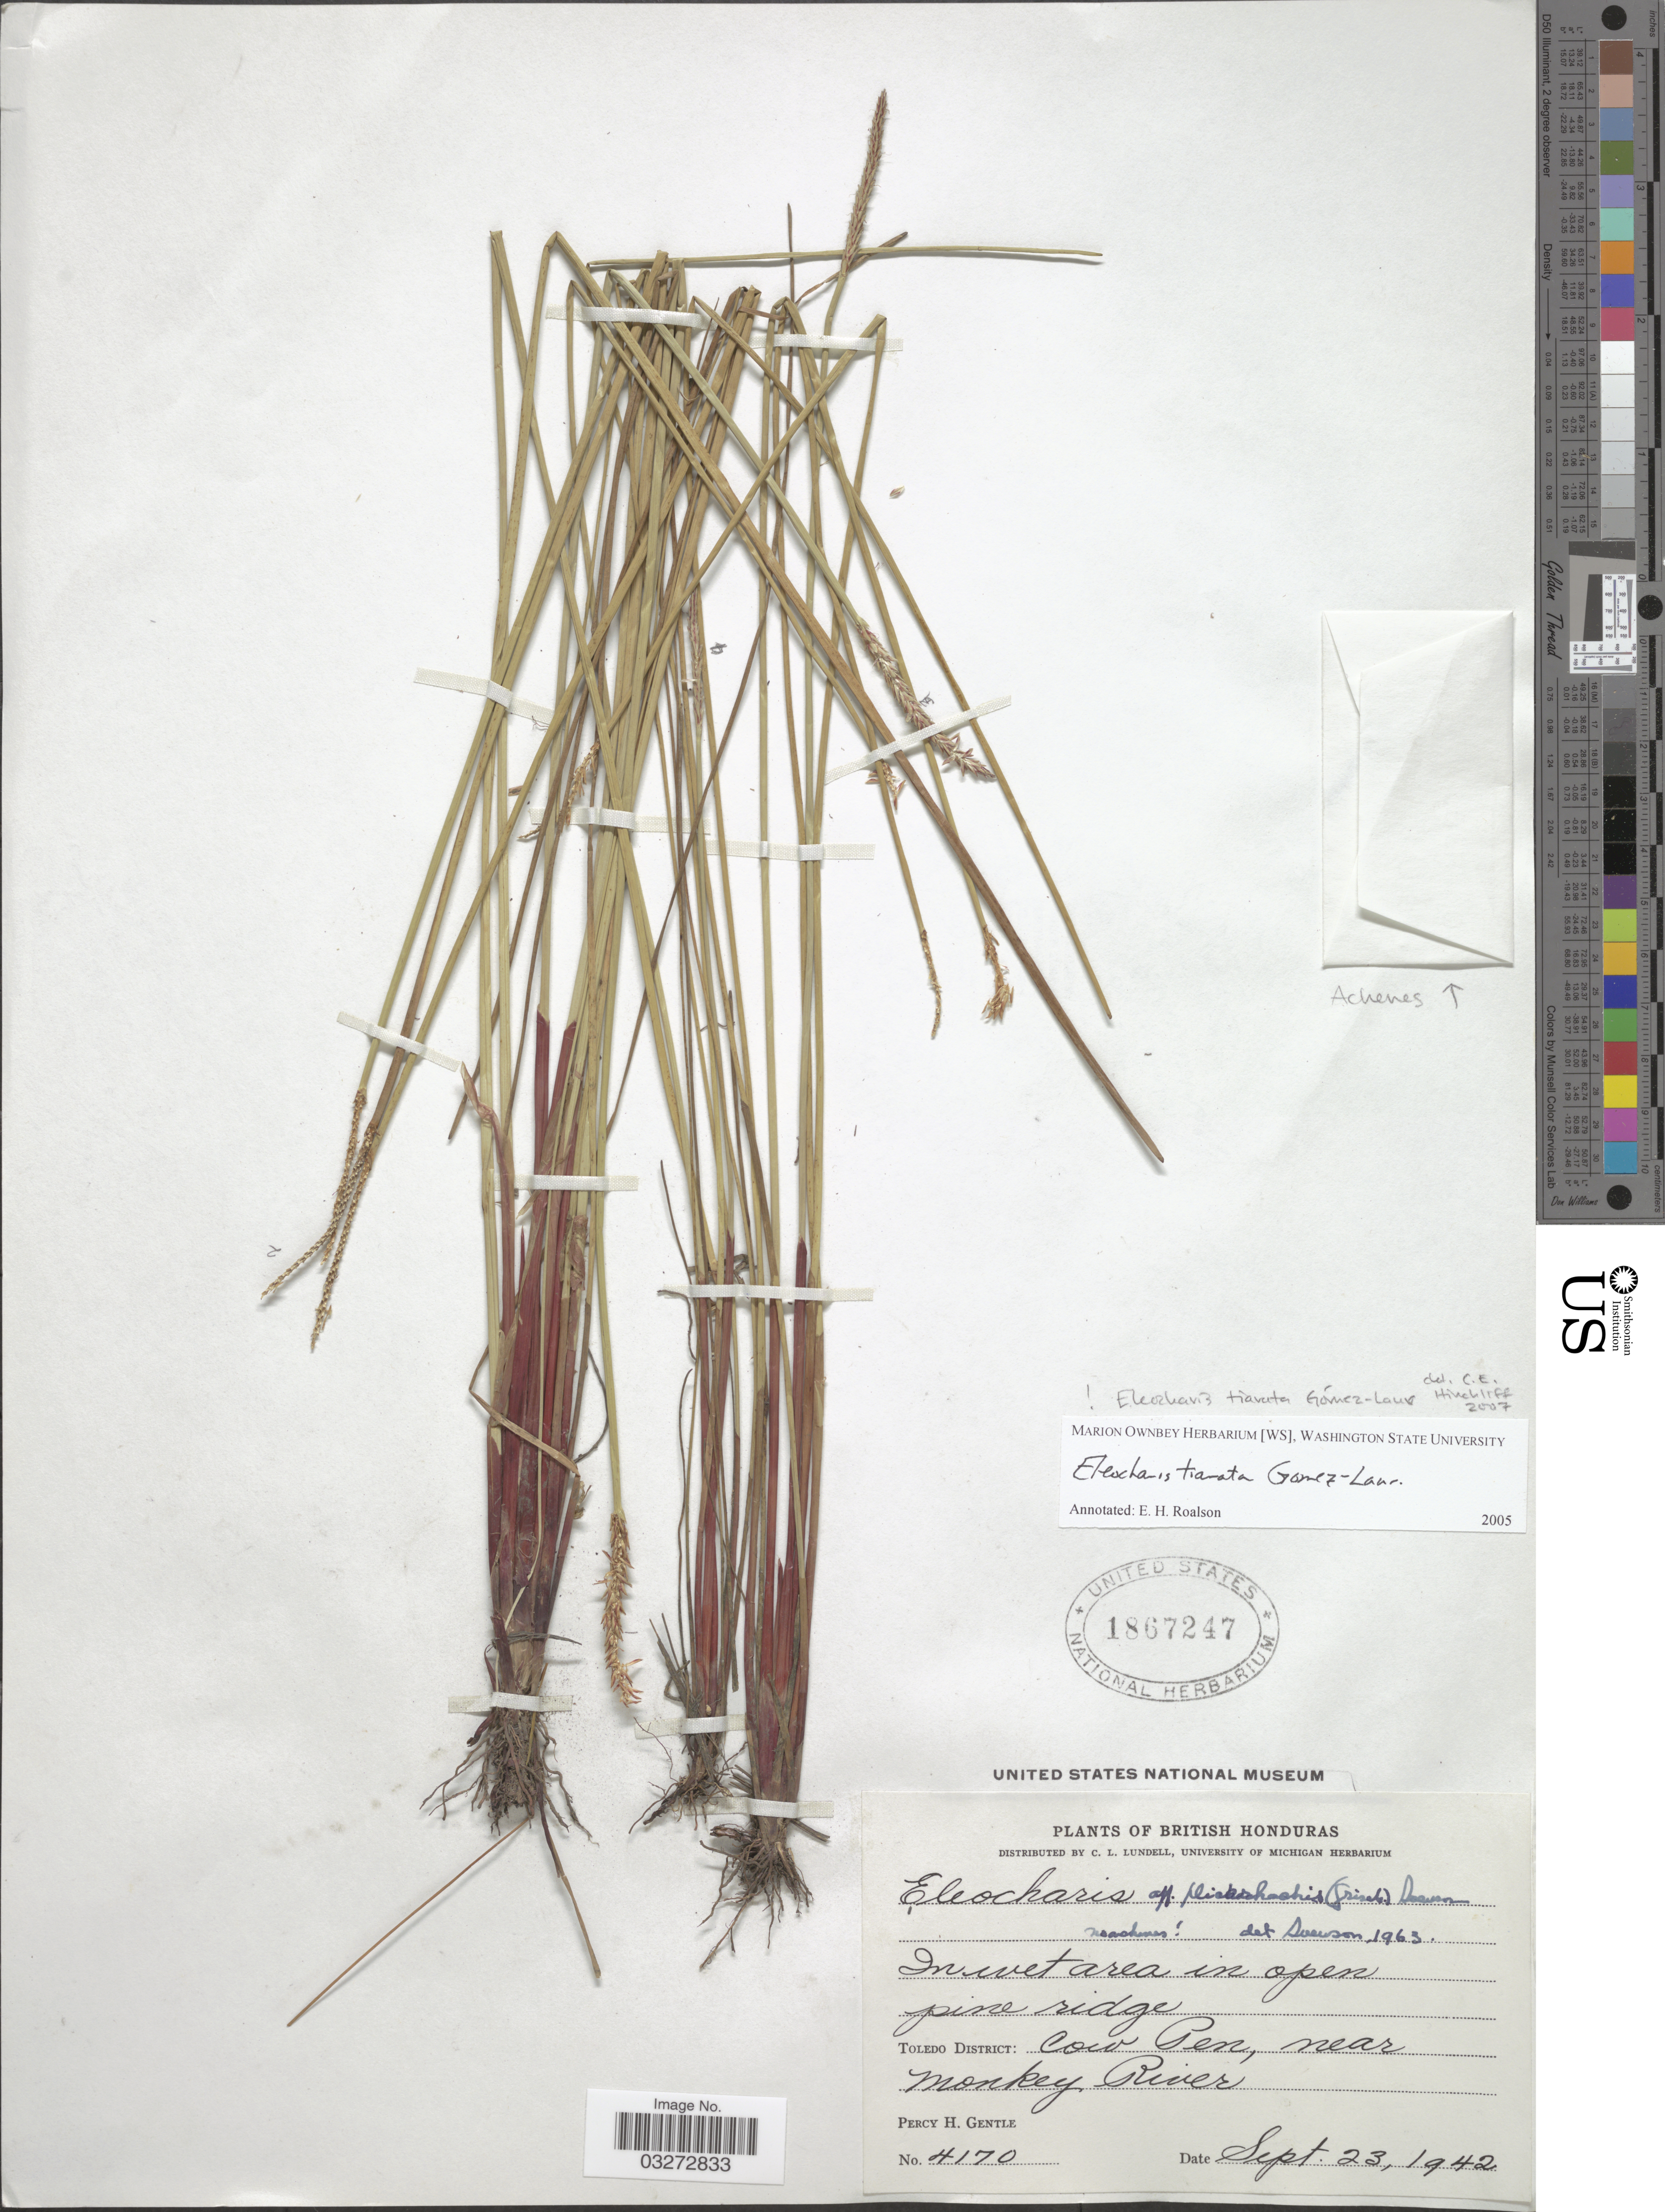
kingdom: Plantae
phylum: Tracheophyta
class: Liliopsida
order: Poales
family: Cyperaceae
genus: Eleocharis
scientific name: Eleocharis tiarata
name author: Gómez-Laur.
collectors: P. H. Gentle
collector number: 4170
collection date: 1942-09-23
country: Belize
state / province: Toledo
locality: British Honduras. Toledo District: Cow Pen, near Monkey River.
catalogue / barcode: US 1867247